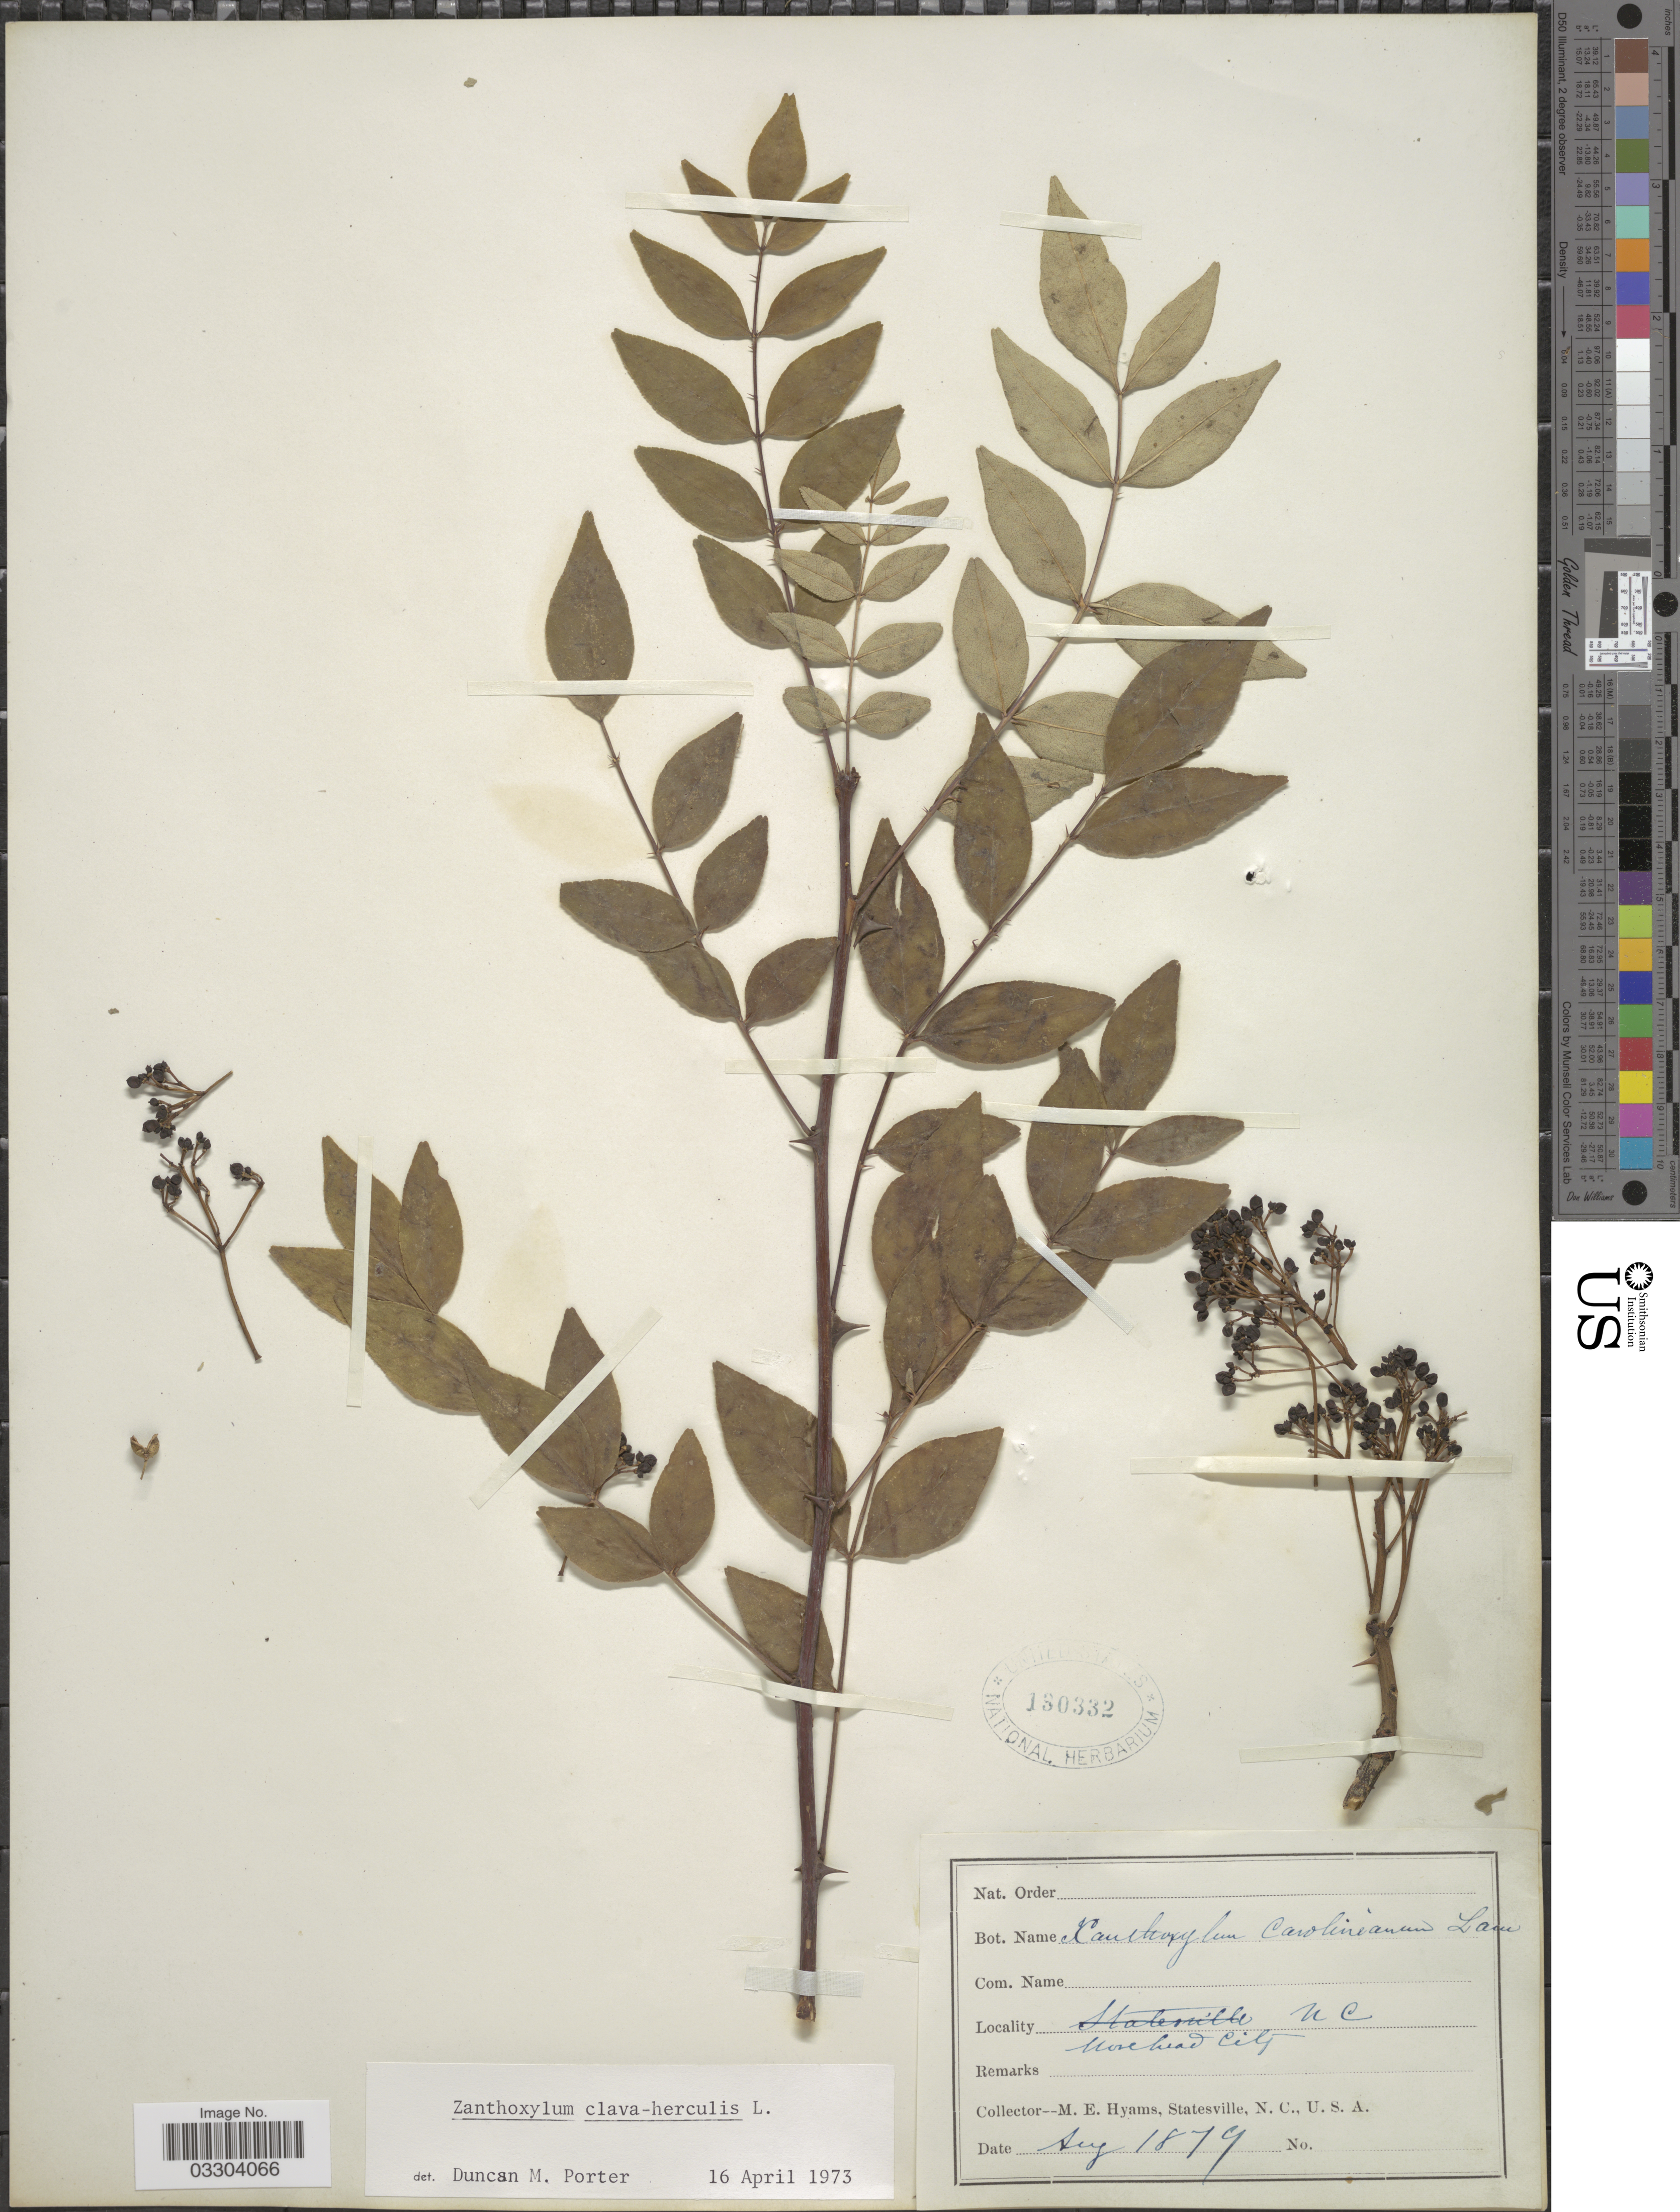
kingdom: Plantae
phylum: Tracheophyta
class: Magnoliopsida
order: Sapindales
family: Rutaceae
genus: Zanthoxylum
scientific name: Zanthoxylum clava-herculis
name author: L.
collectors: M. E. Hyams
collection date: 1879-08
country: United States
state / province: North Carolina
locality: Morehead City.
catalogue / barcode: US 180332